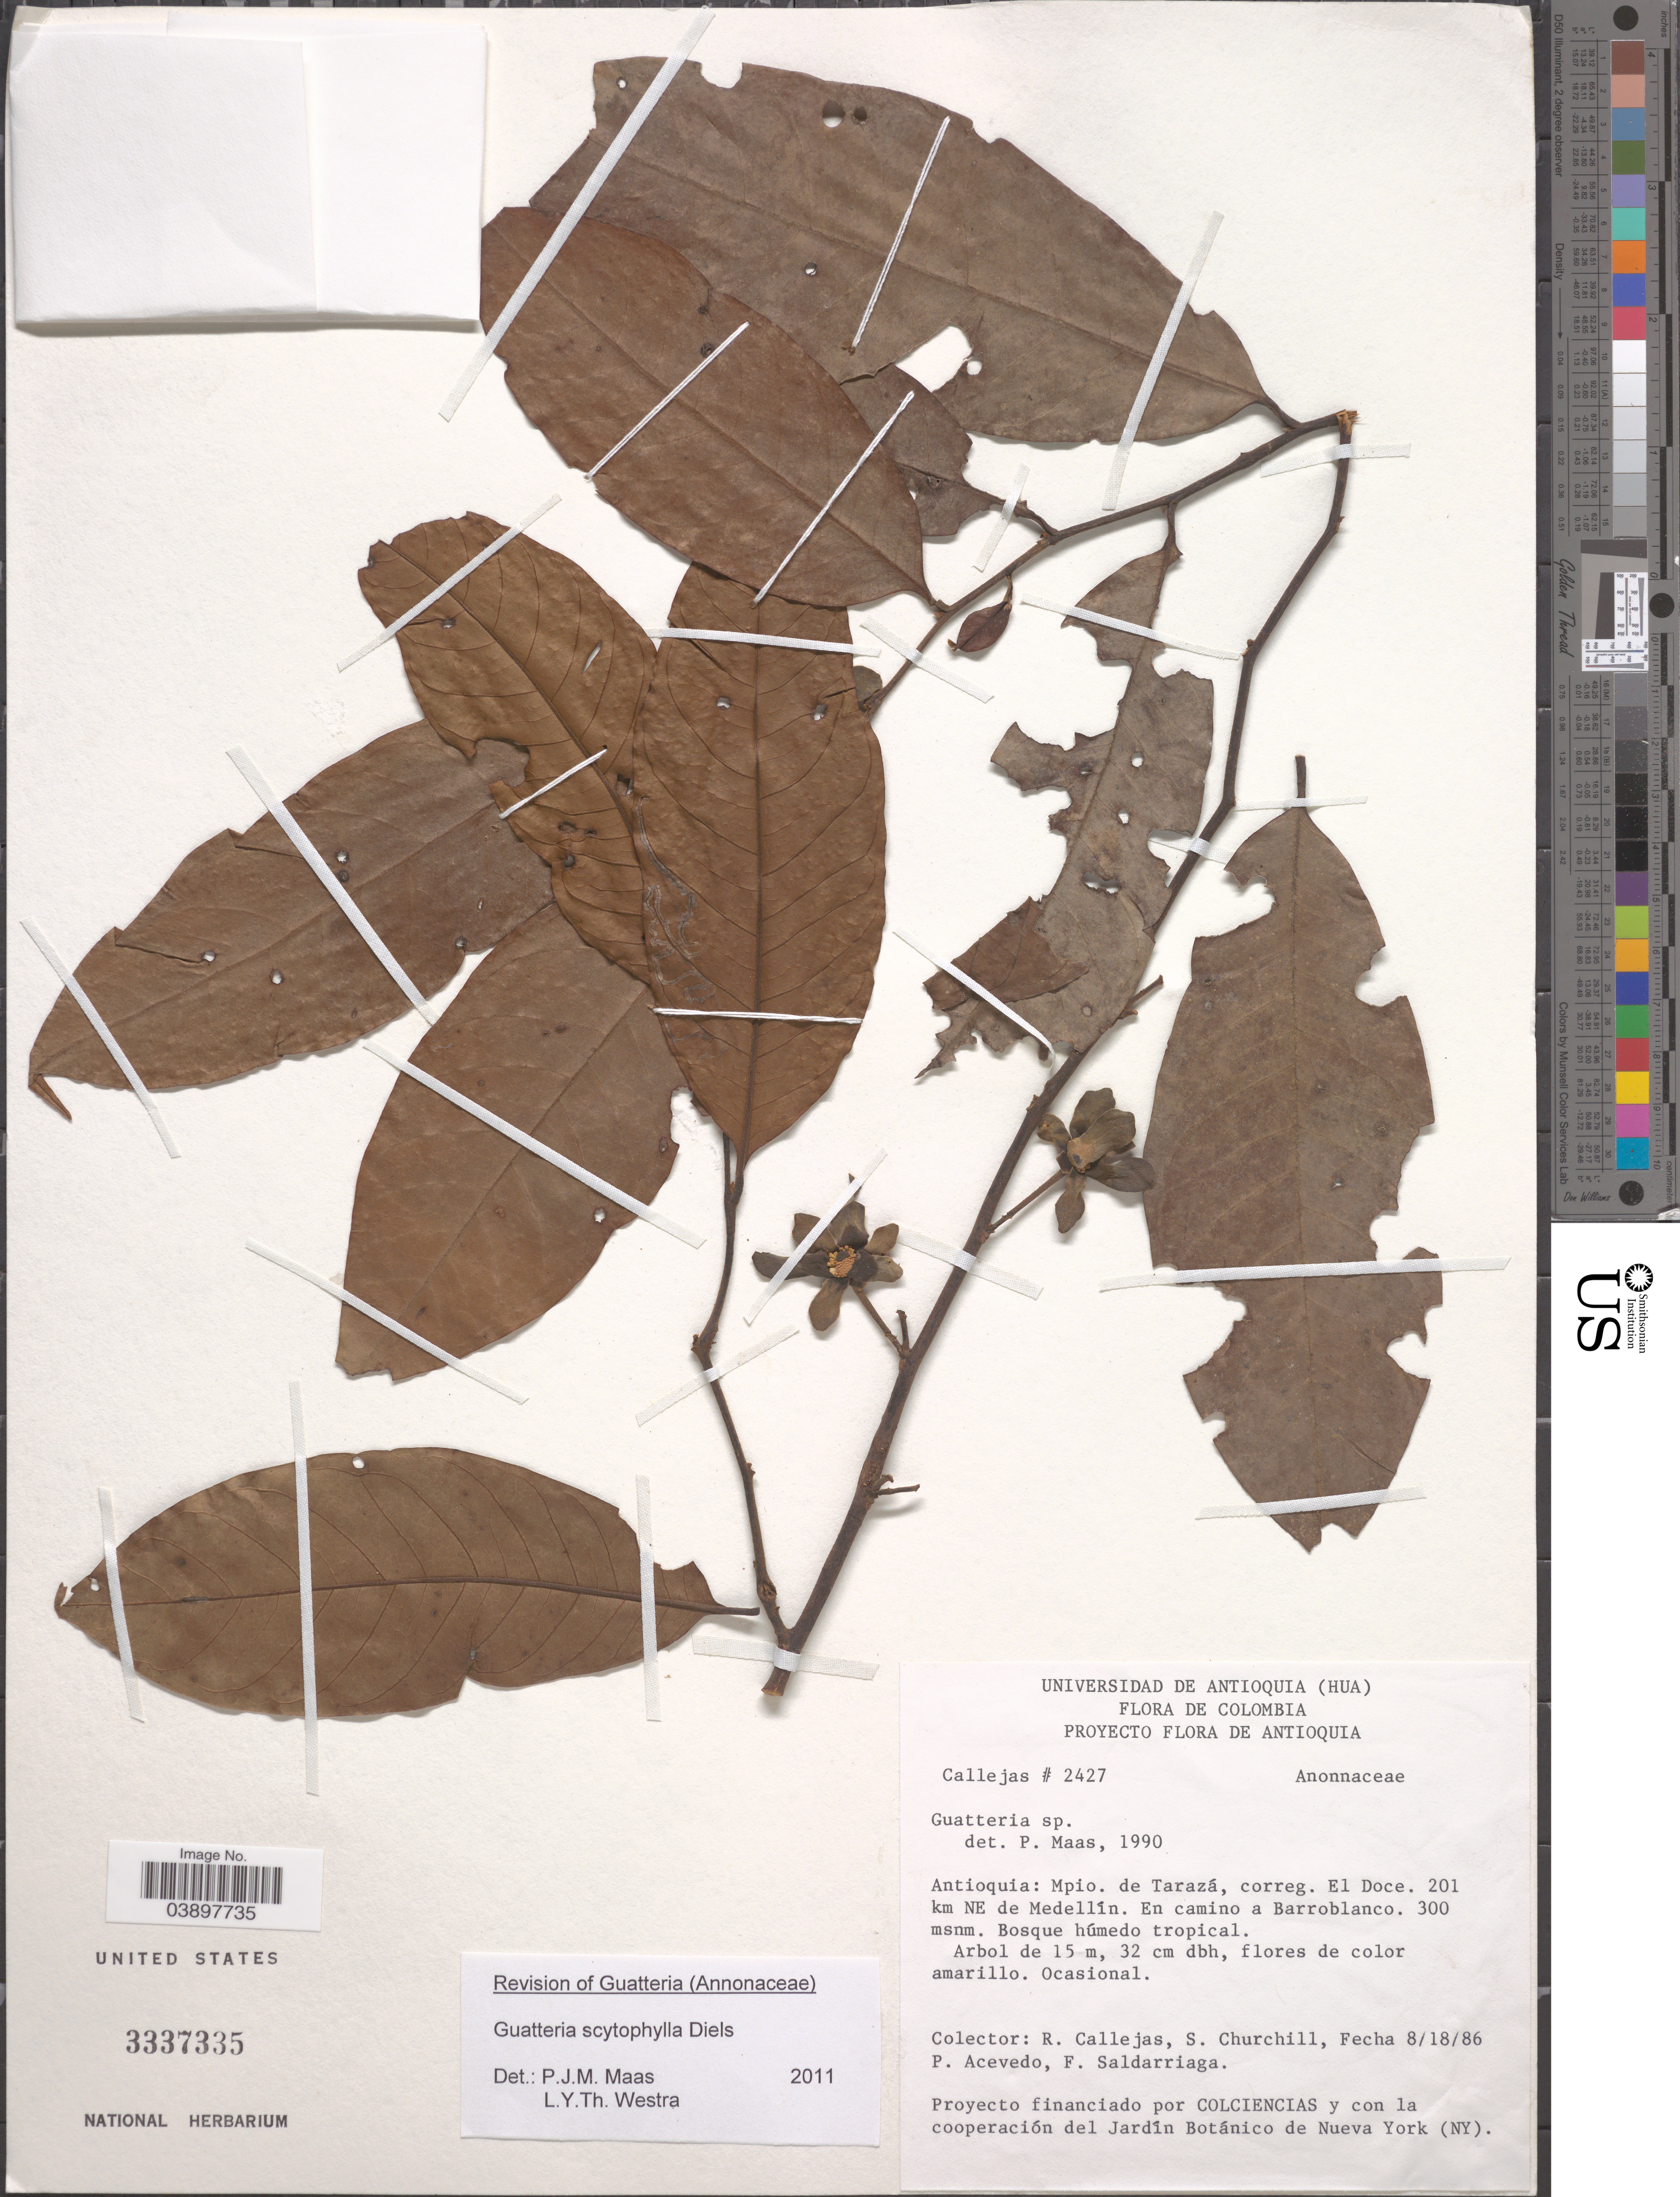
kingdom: Plantae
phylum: Tracheophyta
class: Magnoliopsida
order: Magnoliales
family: Annonaceae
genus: Guatteria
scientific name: Guatteria scytophylla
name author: Diels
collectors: R. Callejas, S. Churchill, P. Acevedo-Rodr. & F. Saldarriaga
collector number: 2427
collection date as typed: Transcribed d/m/y: 18/8/86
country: Colombia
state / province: Antioquia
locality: Mpio. de Tarazá. correg. El Doce. 201 km NE de Medellín. En camino a Barroblanco.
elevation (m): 300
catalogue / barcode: US 3337335